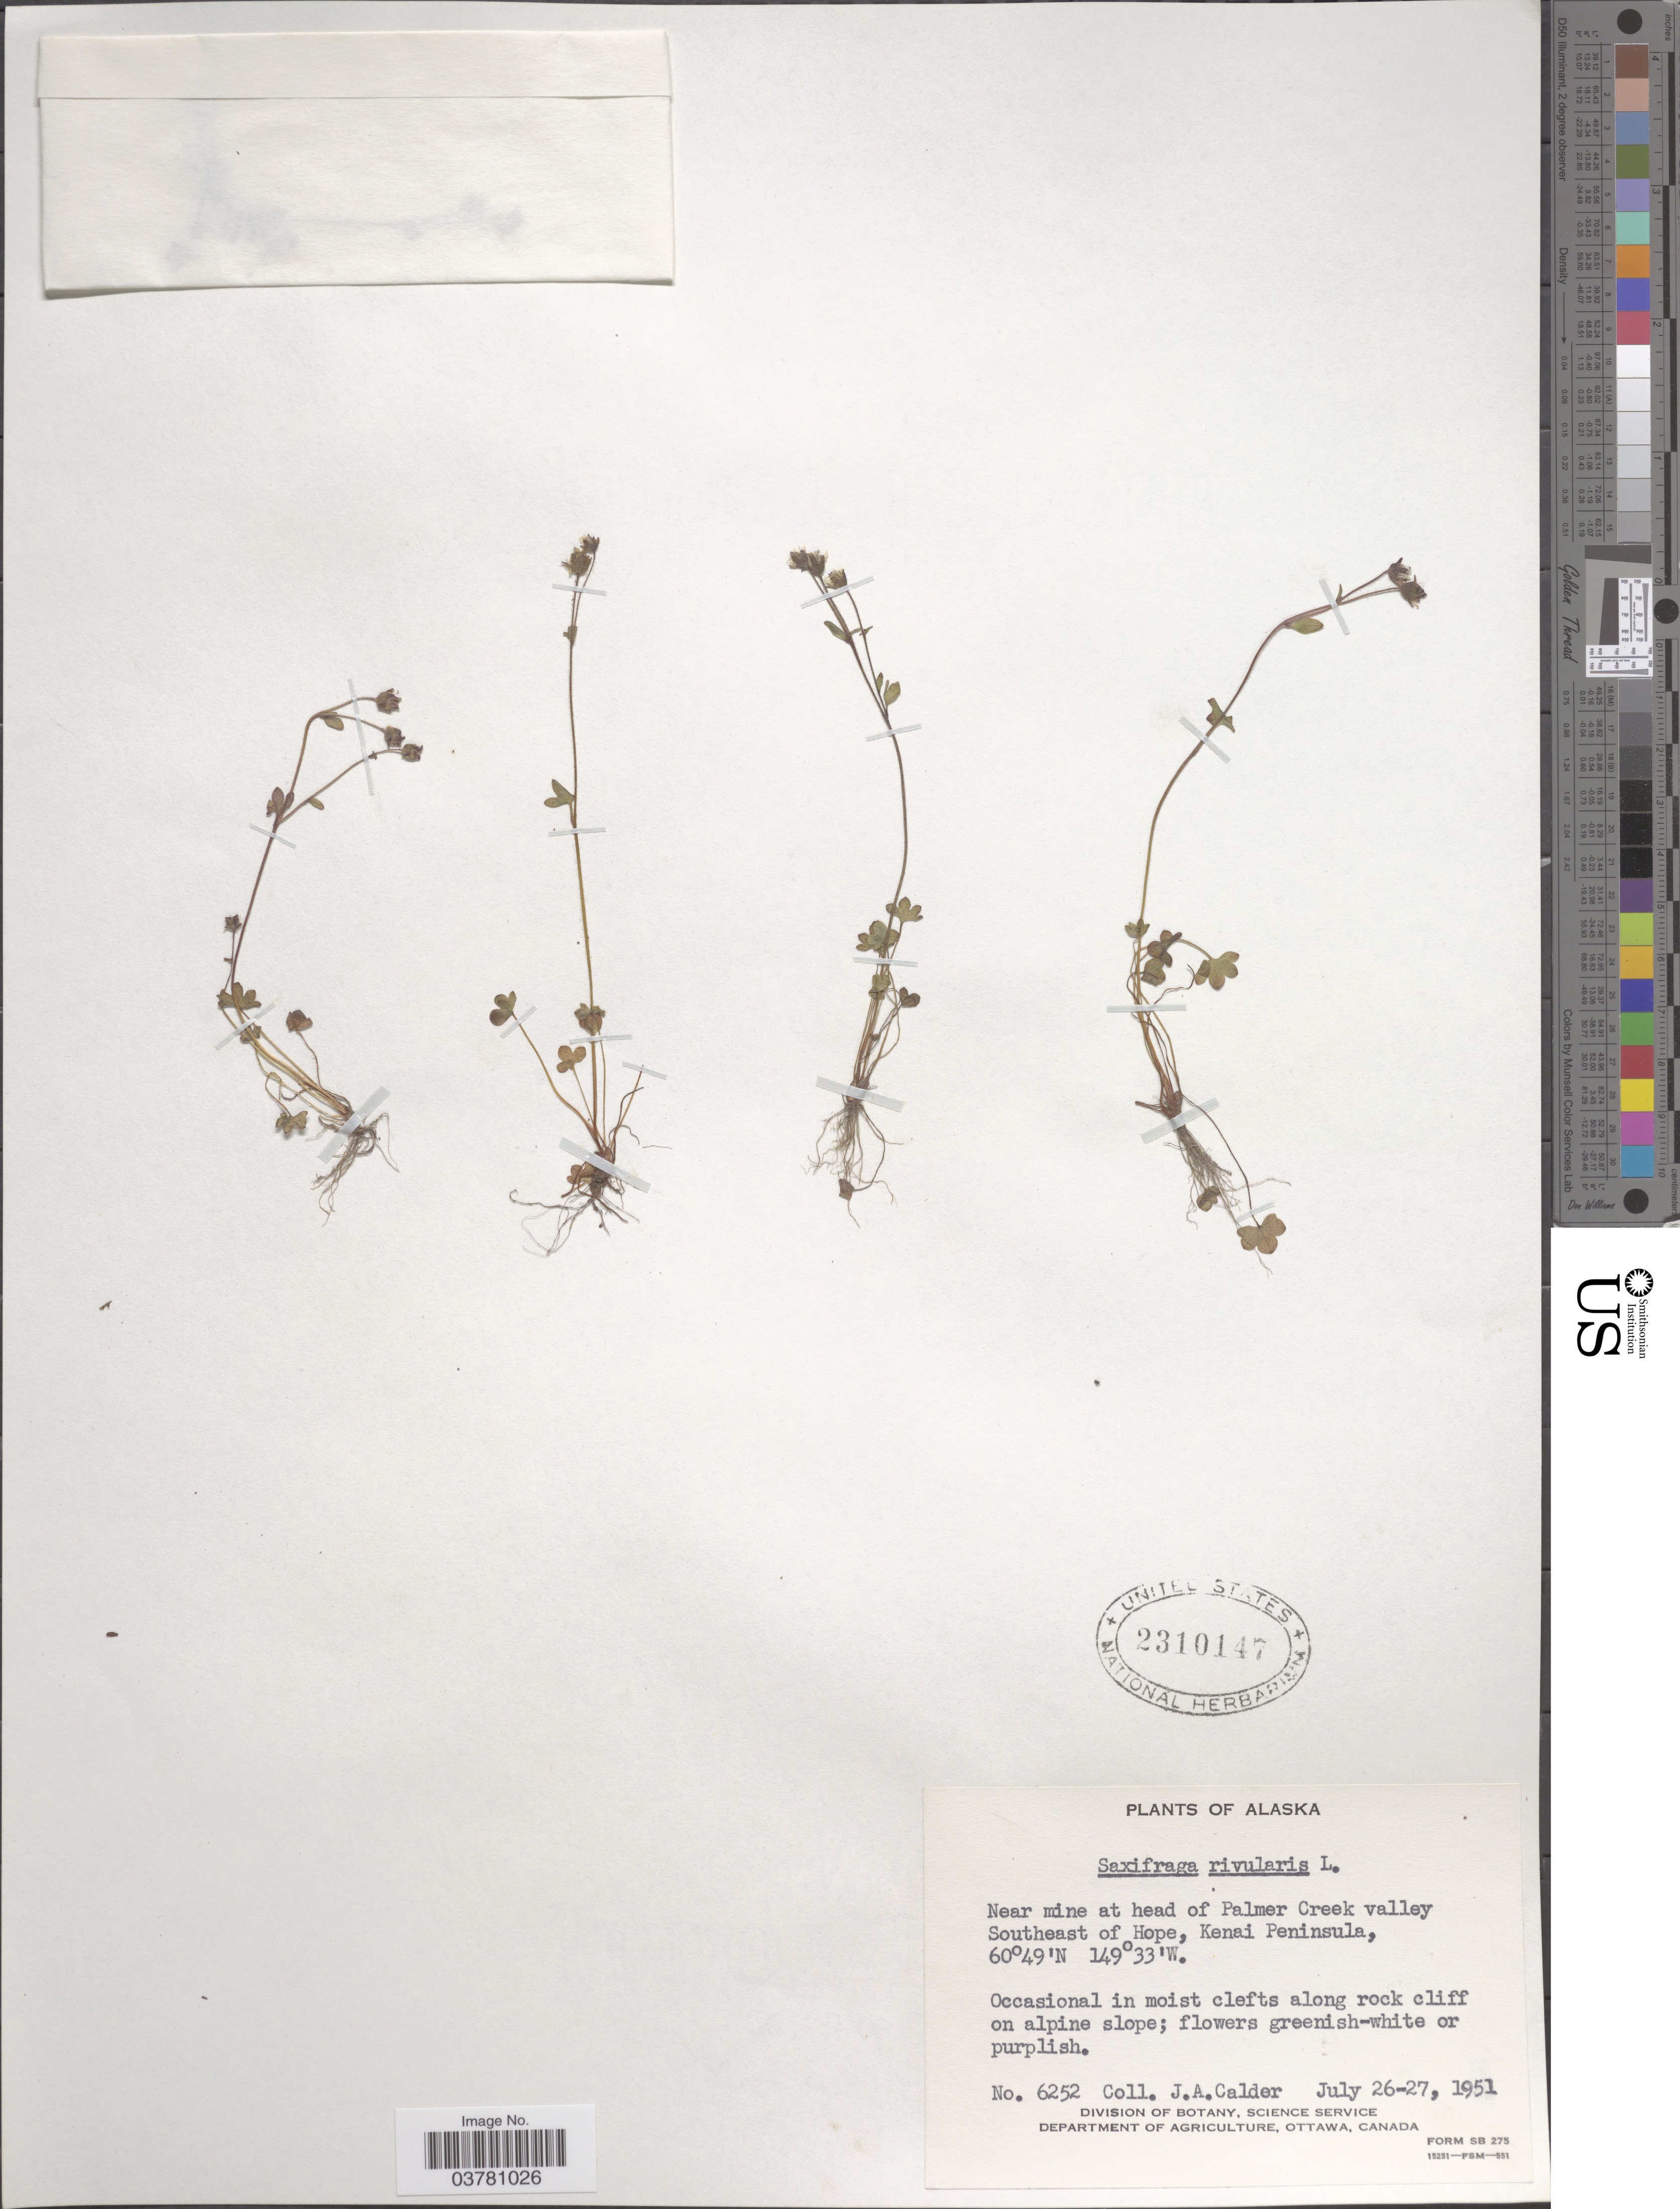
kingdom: Plantae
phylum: Tracheophyta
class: Magnoliopsida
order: Saxifragales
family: Saxifragaceae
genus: Saxifraga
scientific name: Saxifraga rivularis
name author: L.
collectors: J. A. Calder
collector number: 6252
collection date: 1951-07-26/1951-07-27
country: United States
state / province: Alaska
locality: Near mine at head of Palmer Creek valley. Southeast of Hope, Kenai Peninsula.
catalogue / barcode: US 2310147